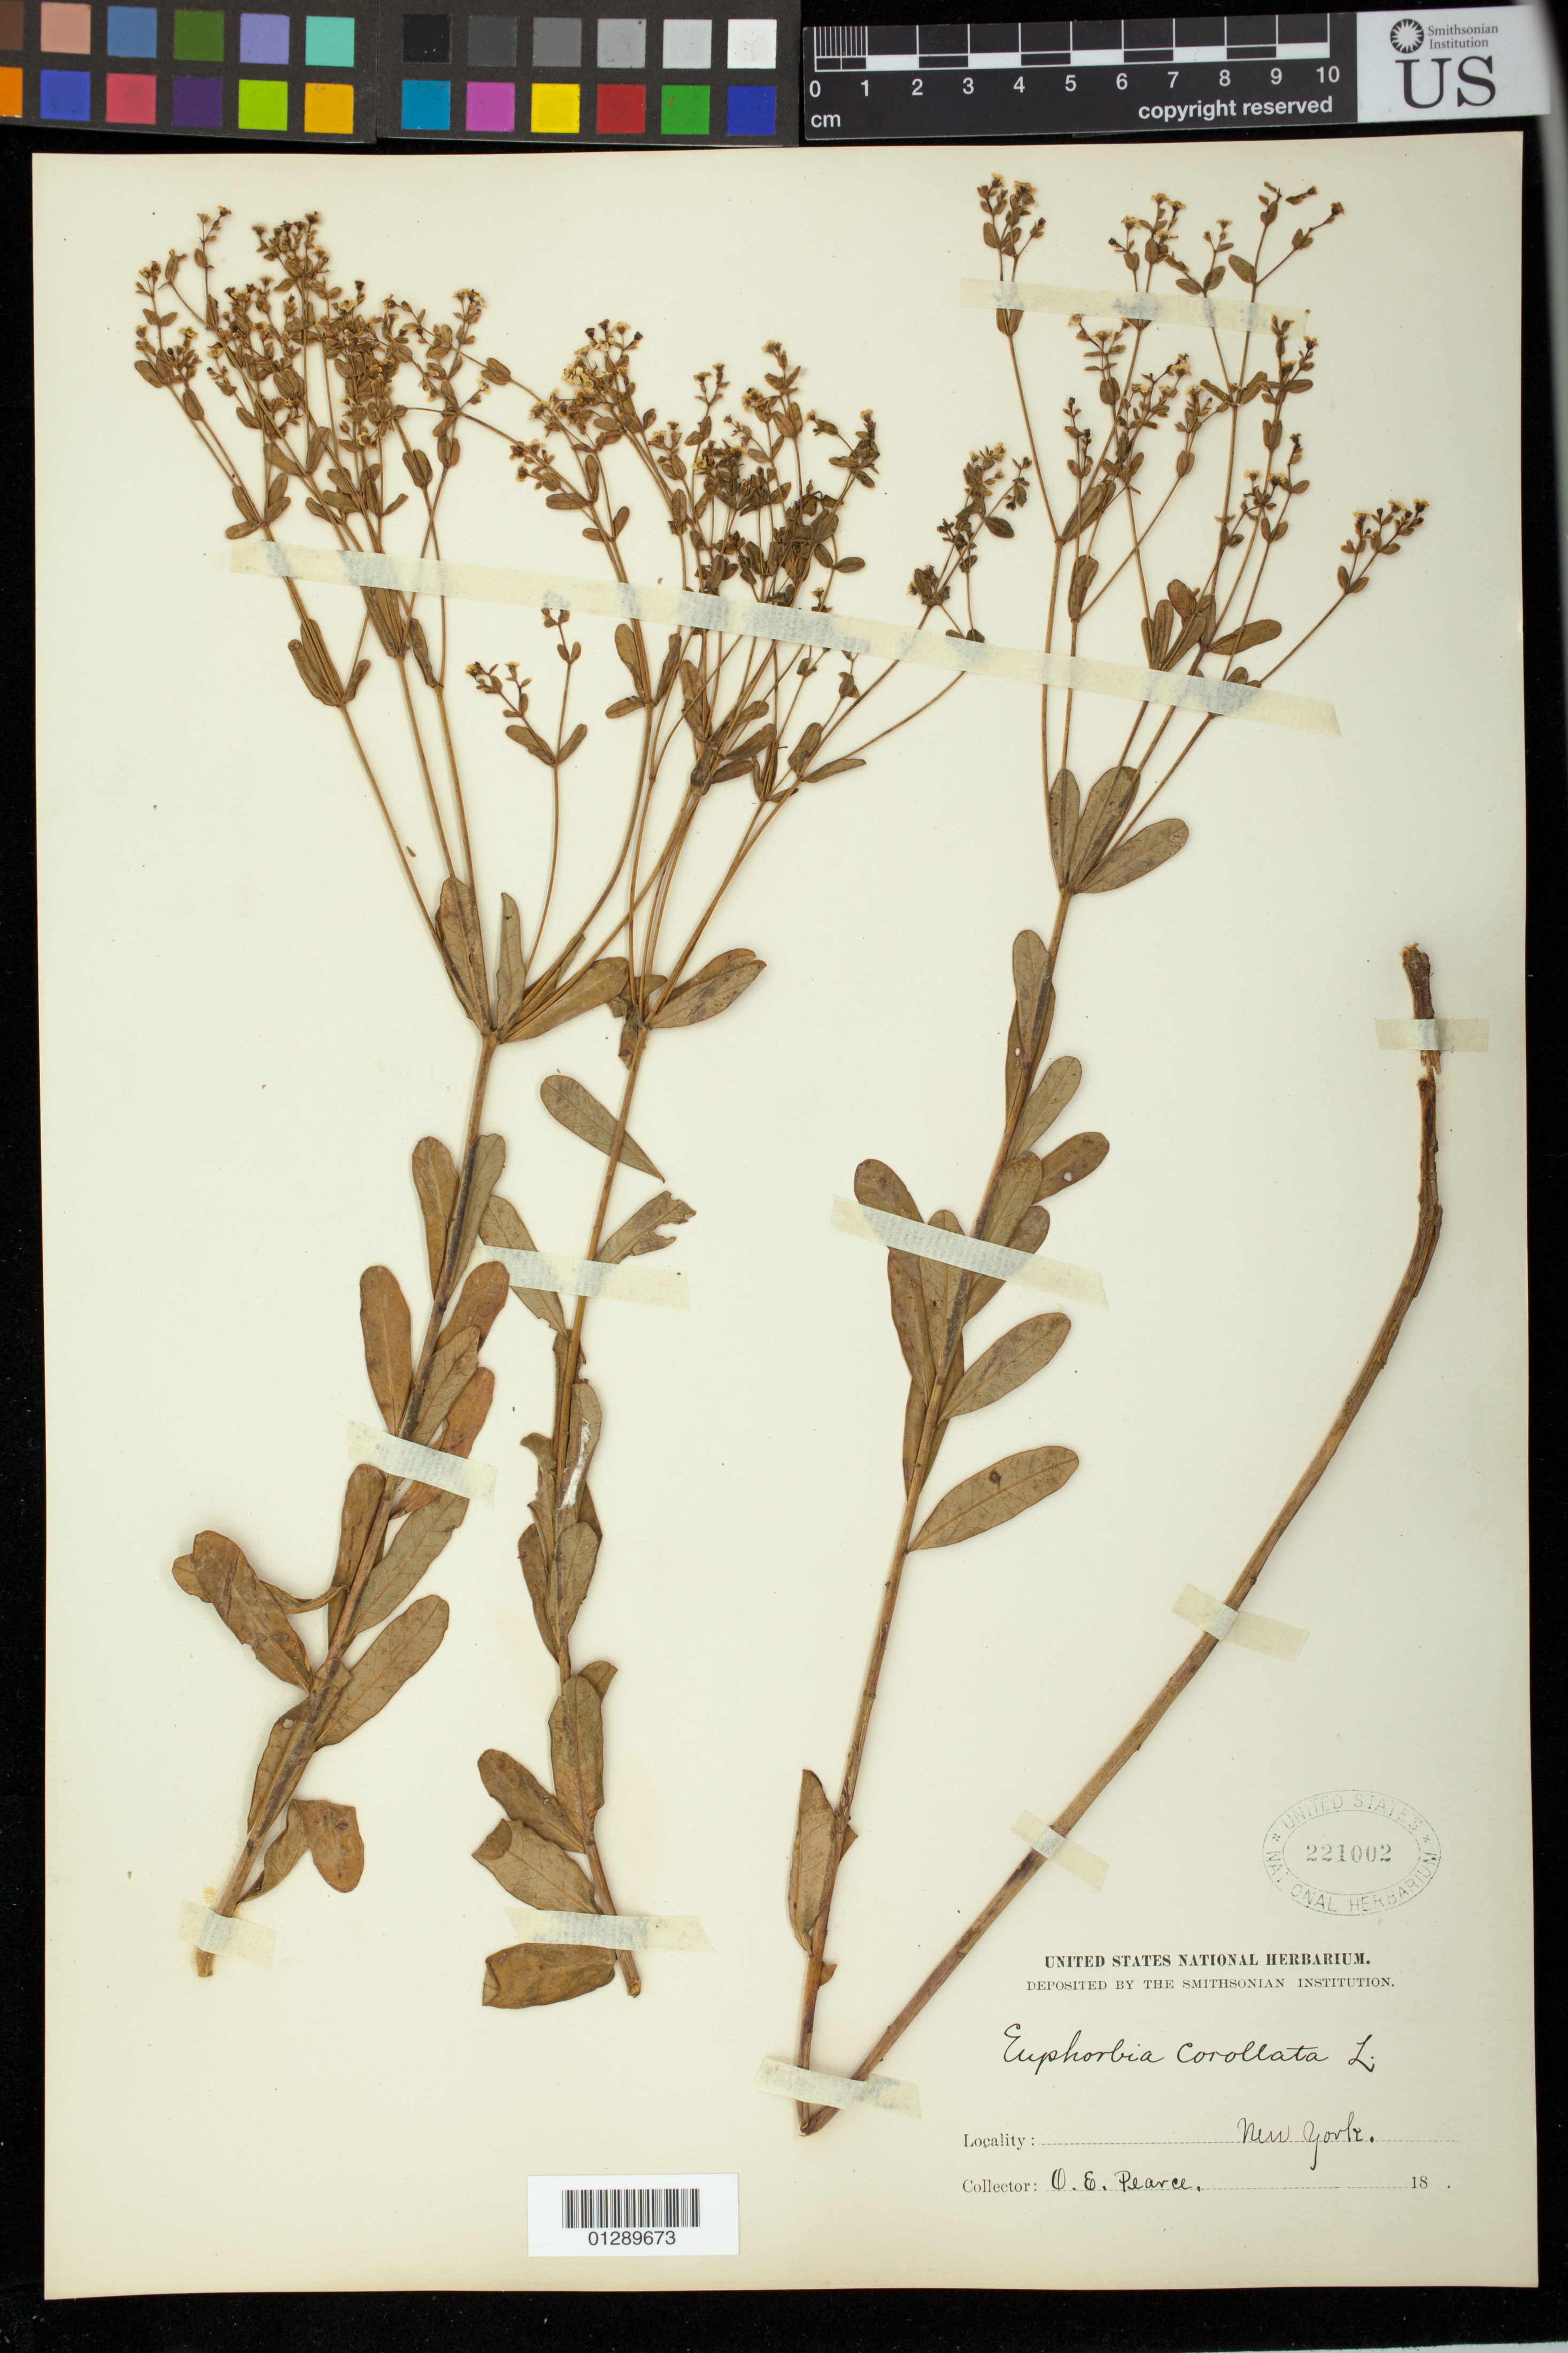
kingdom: Plantae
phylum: Tracheophyta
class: Magnoliopsida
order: Malpighiales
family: Euphorbiaceae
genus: Euphorbia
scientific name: Euphorbia corollata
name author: L.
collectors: O. E. Pearce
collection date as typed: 18--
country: United States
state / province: New York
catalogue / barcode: US 221002